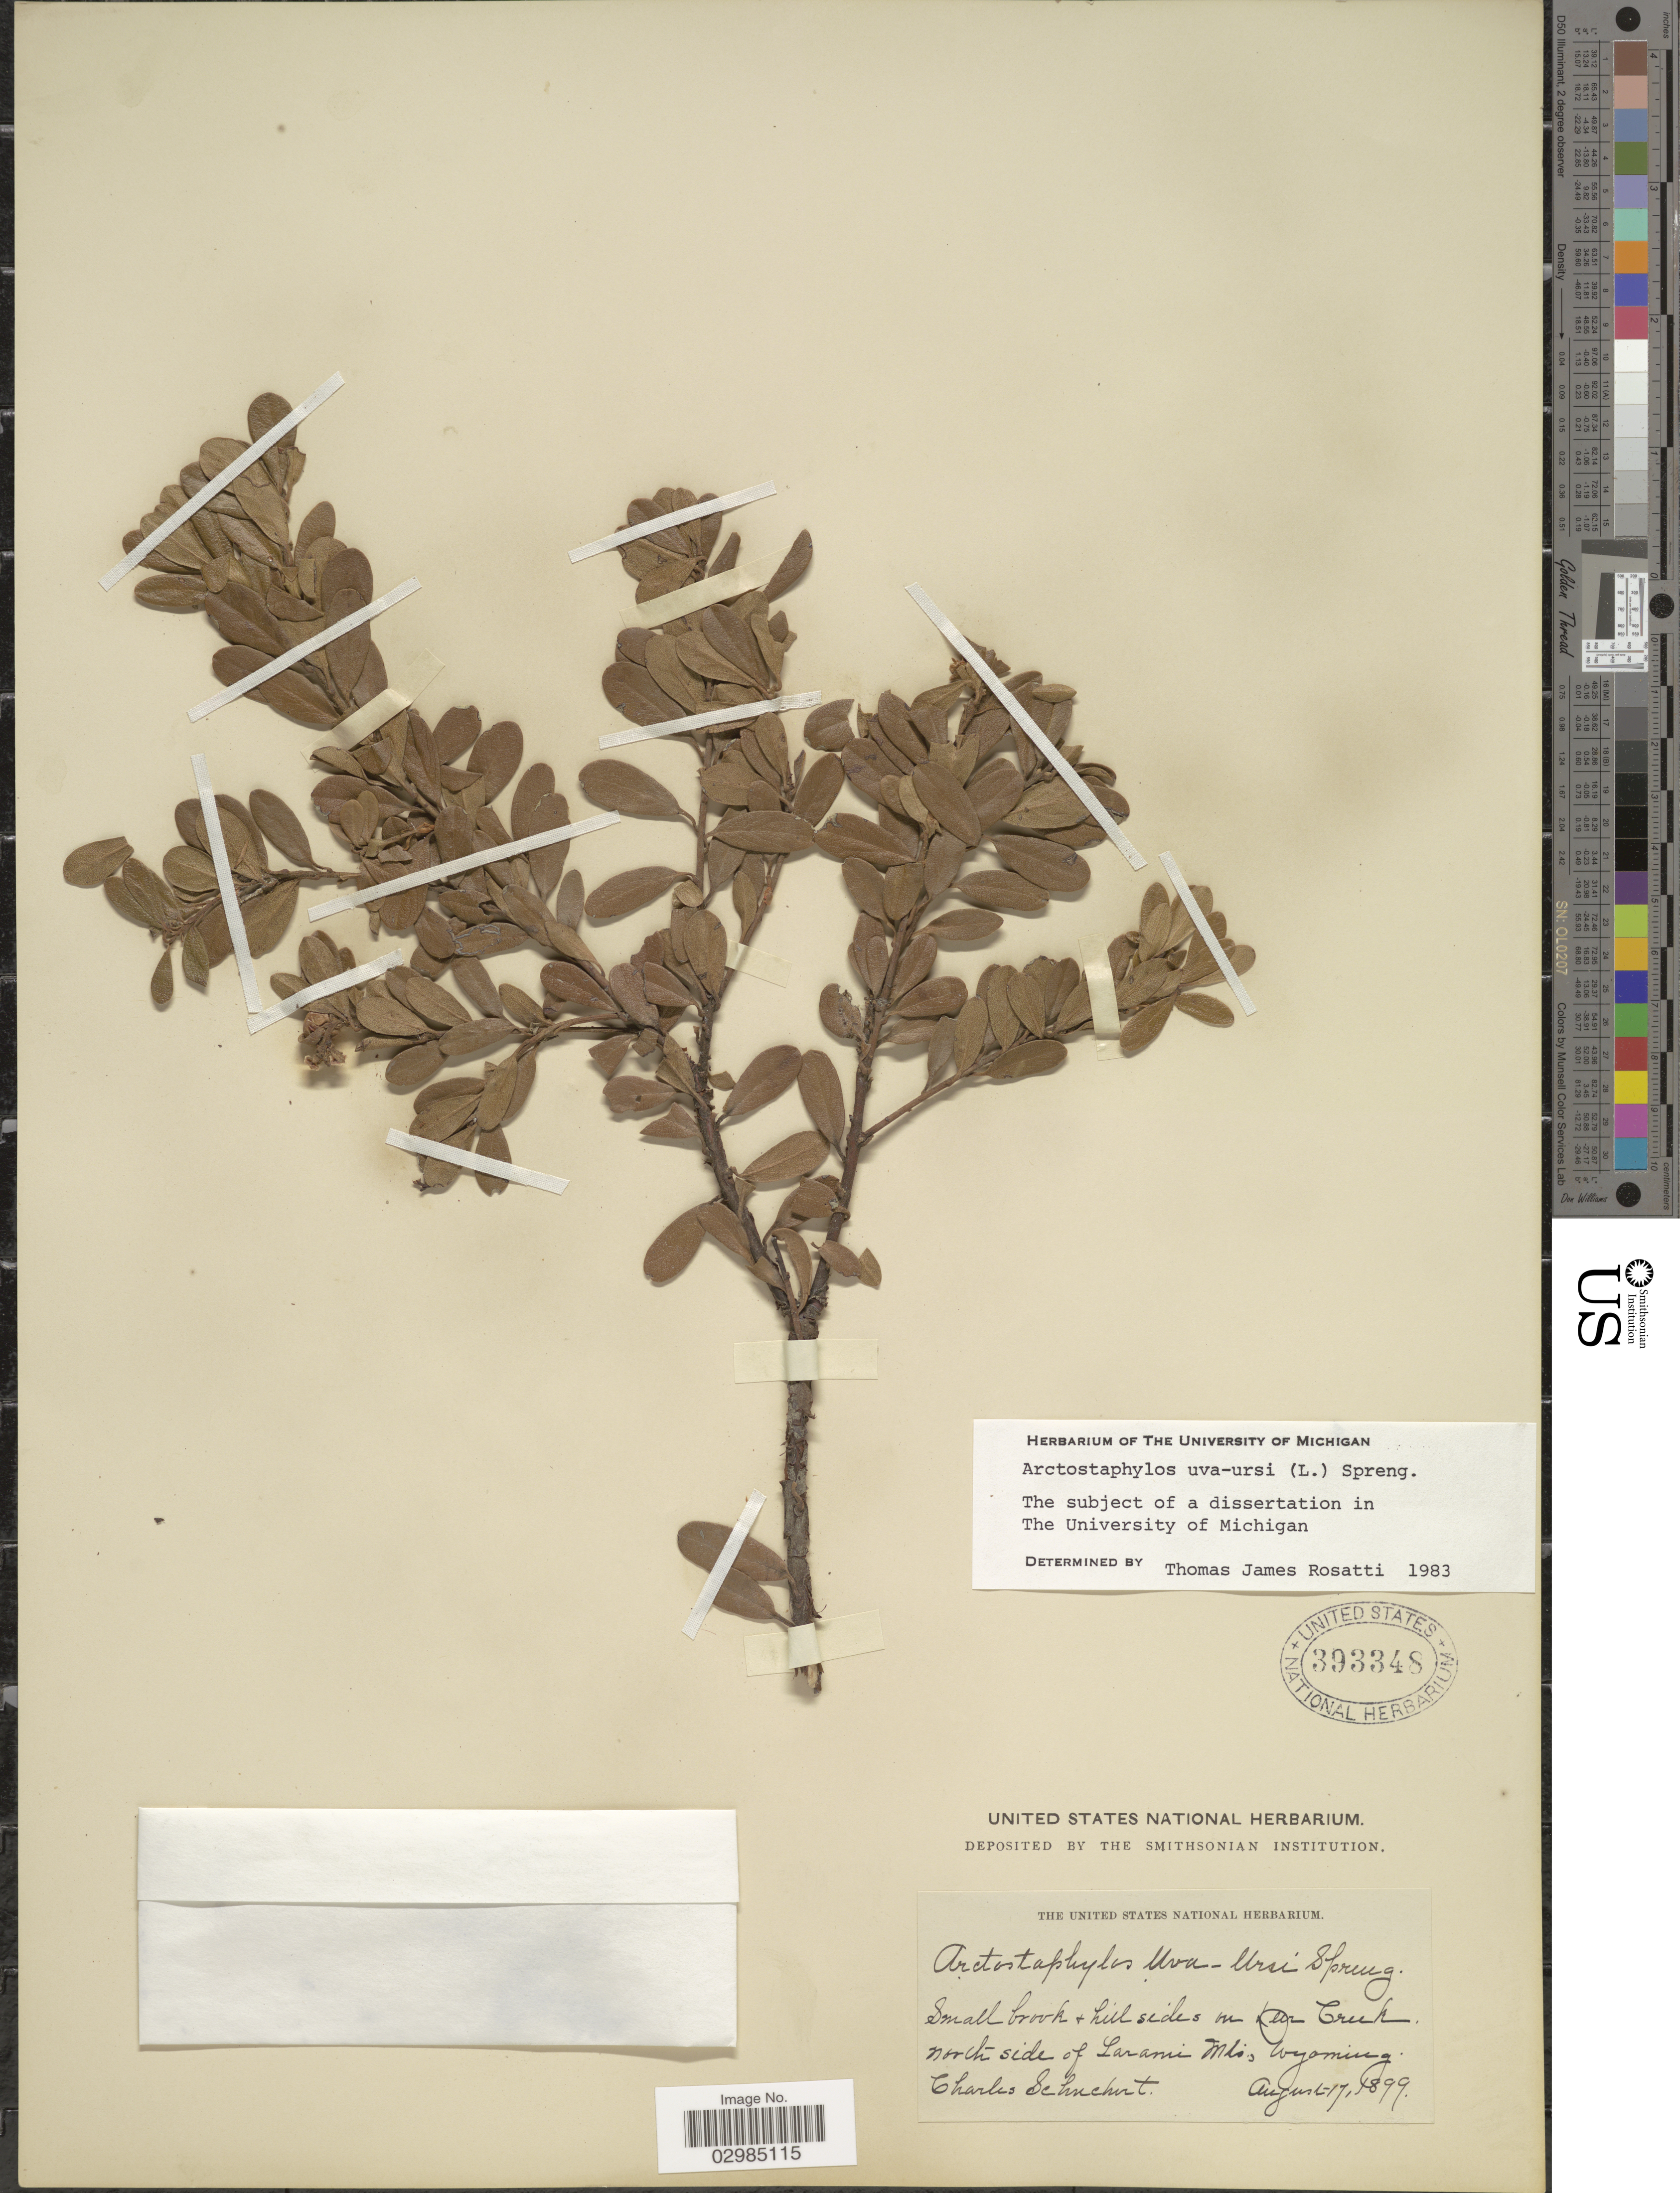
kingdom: Plantae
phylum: Tracheophyta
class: Magnoliopsida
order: Ericales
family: Ericaceae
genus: Arctostaphylos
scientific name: Arctostaphylos uva-ursi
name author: (L.) Spreng.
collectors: C. Schuchert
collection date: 1899-08-17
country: United States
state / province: Wyoming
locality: Small brook & hillsides on Deer Creek, north side of Laramie Mts.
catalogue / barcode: US 393348